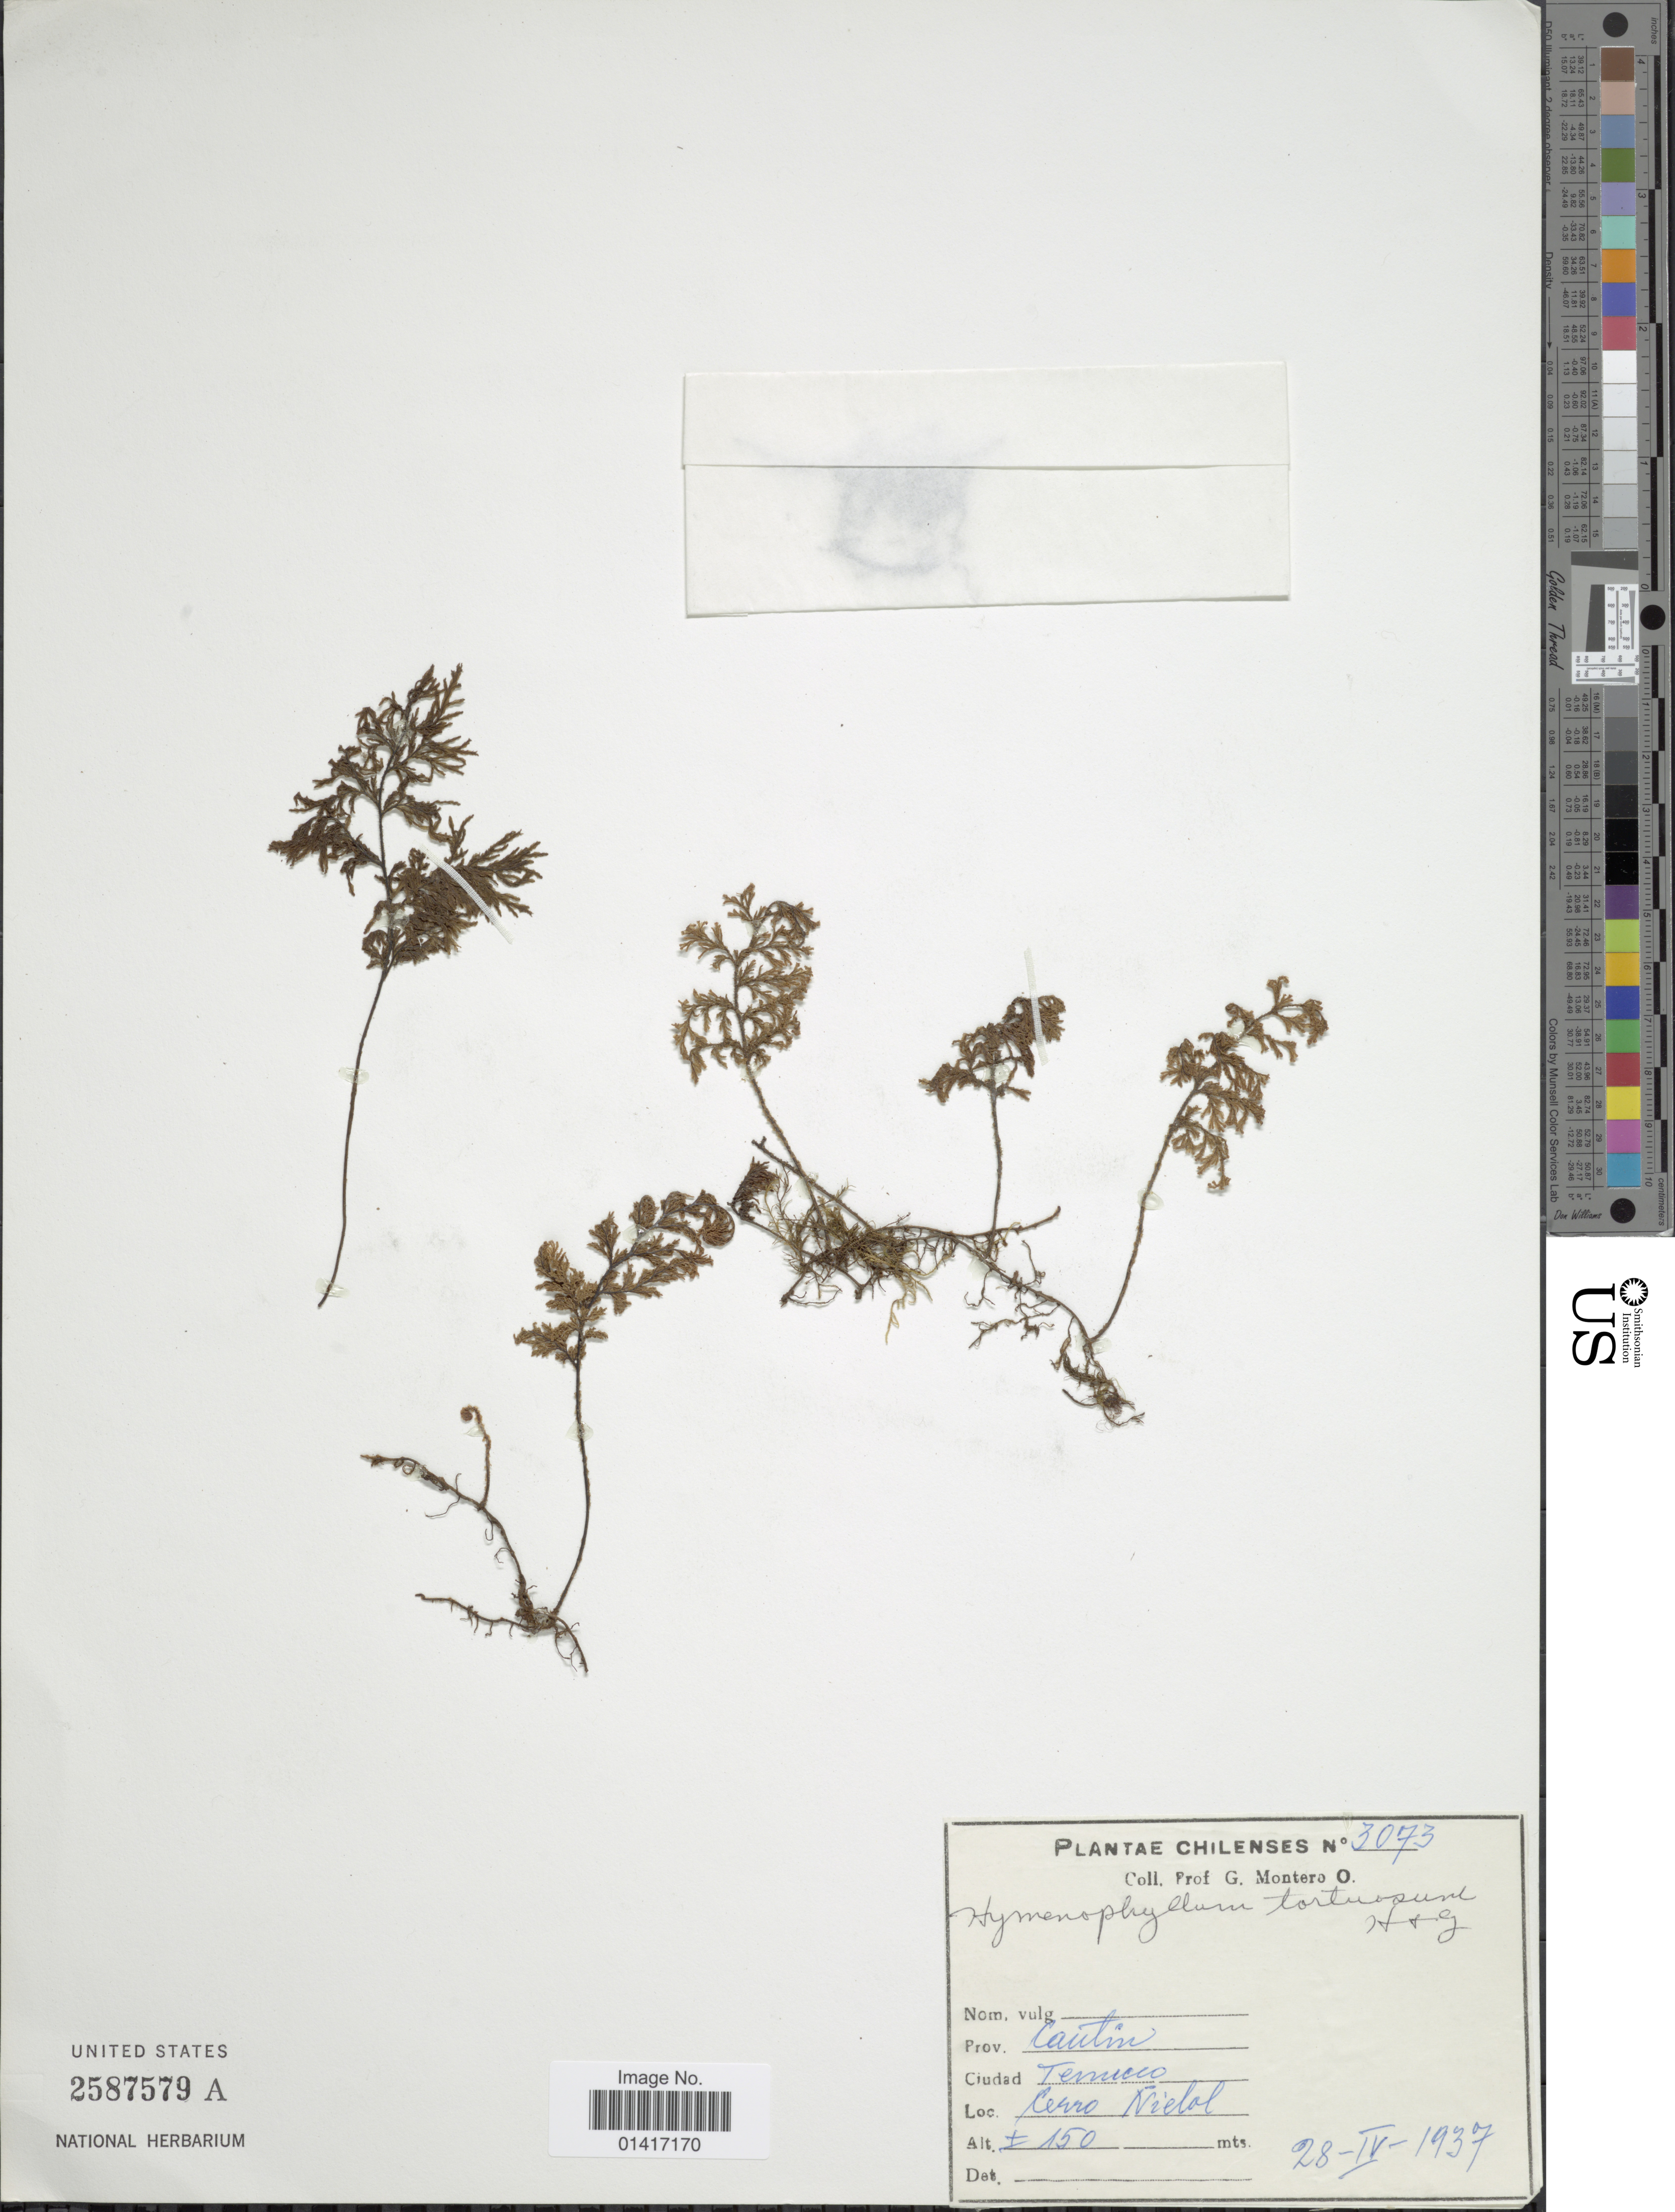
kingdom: Plantae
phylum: Tracheophyta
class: Polypodiopsida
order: Hymenophyllales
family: Hymenophyllaceae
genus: Hymenophyllum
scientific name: Hymenophyllum tortuosum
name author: Hook. & Grev.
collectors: G. Montero O.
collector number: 3073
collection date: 1937-04-28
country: Chile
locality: Cautin, Ternucco, Cerro Nielal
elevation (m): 150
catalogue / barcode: US 2587579A